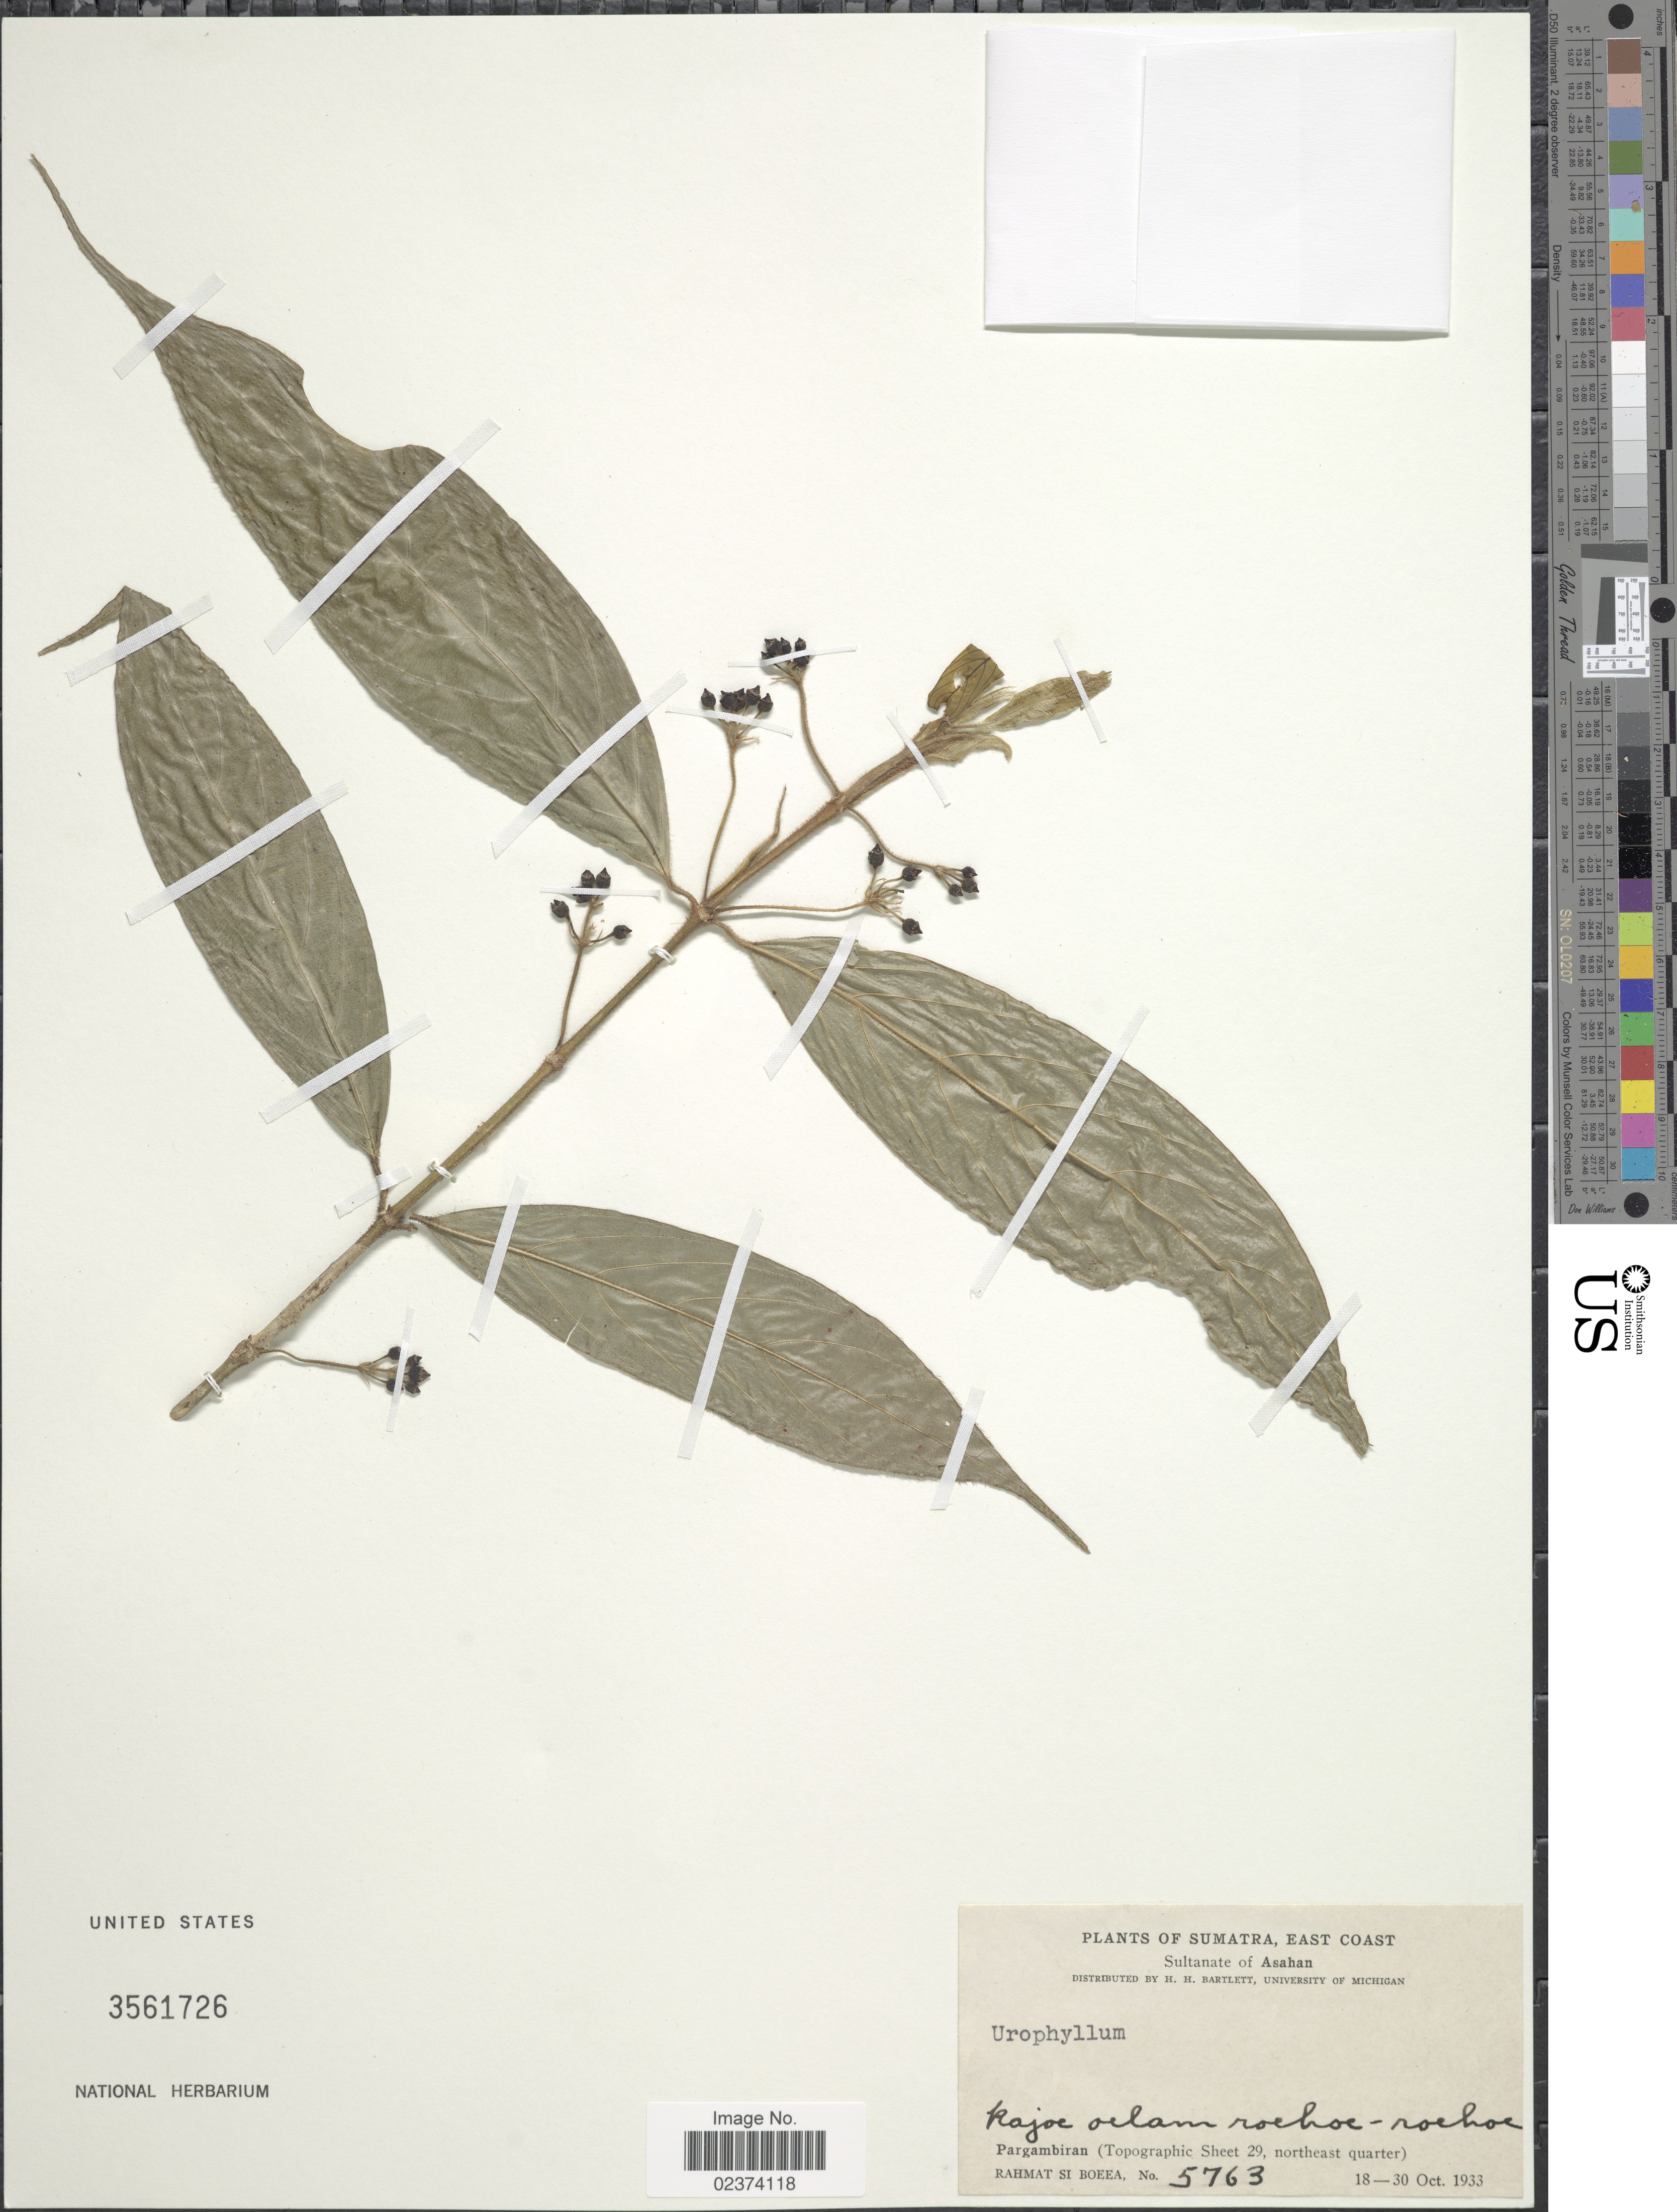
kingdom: Plantae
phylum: Tracheophyta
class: Magnoliopsida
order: Gentianales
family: Rubiaceae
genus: Urophyllum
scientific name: Urophyllum sp.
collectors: Rahmat Si Boeea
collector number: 5763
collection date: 1933-10-18/1933-10-30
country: Indonesia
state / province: Sumatra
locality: East Coast, Sultanate of Asahan, Pargambiran (Topographic Sheet 29, northeast quarter)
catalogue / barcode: US 3561726